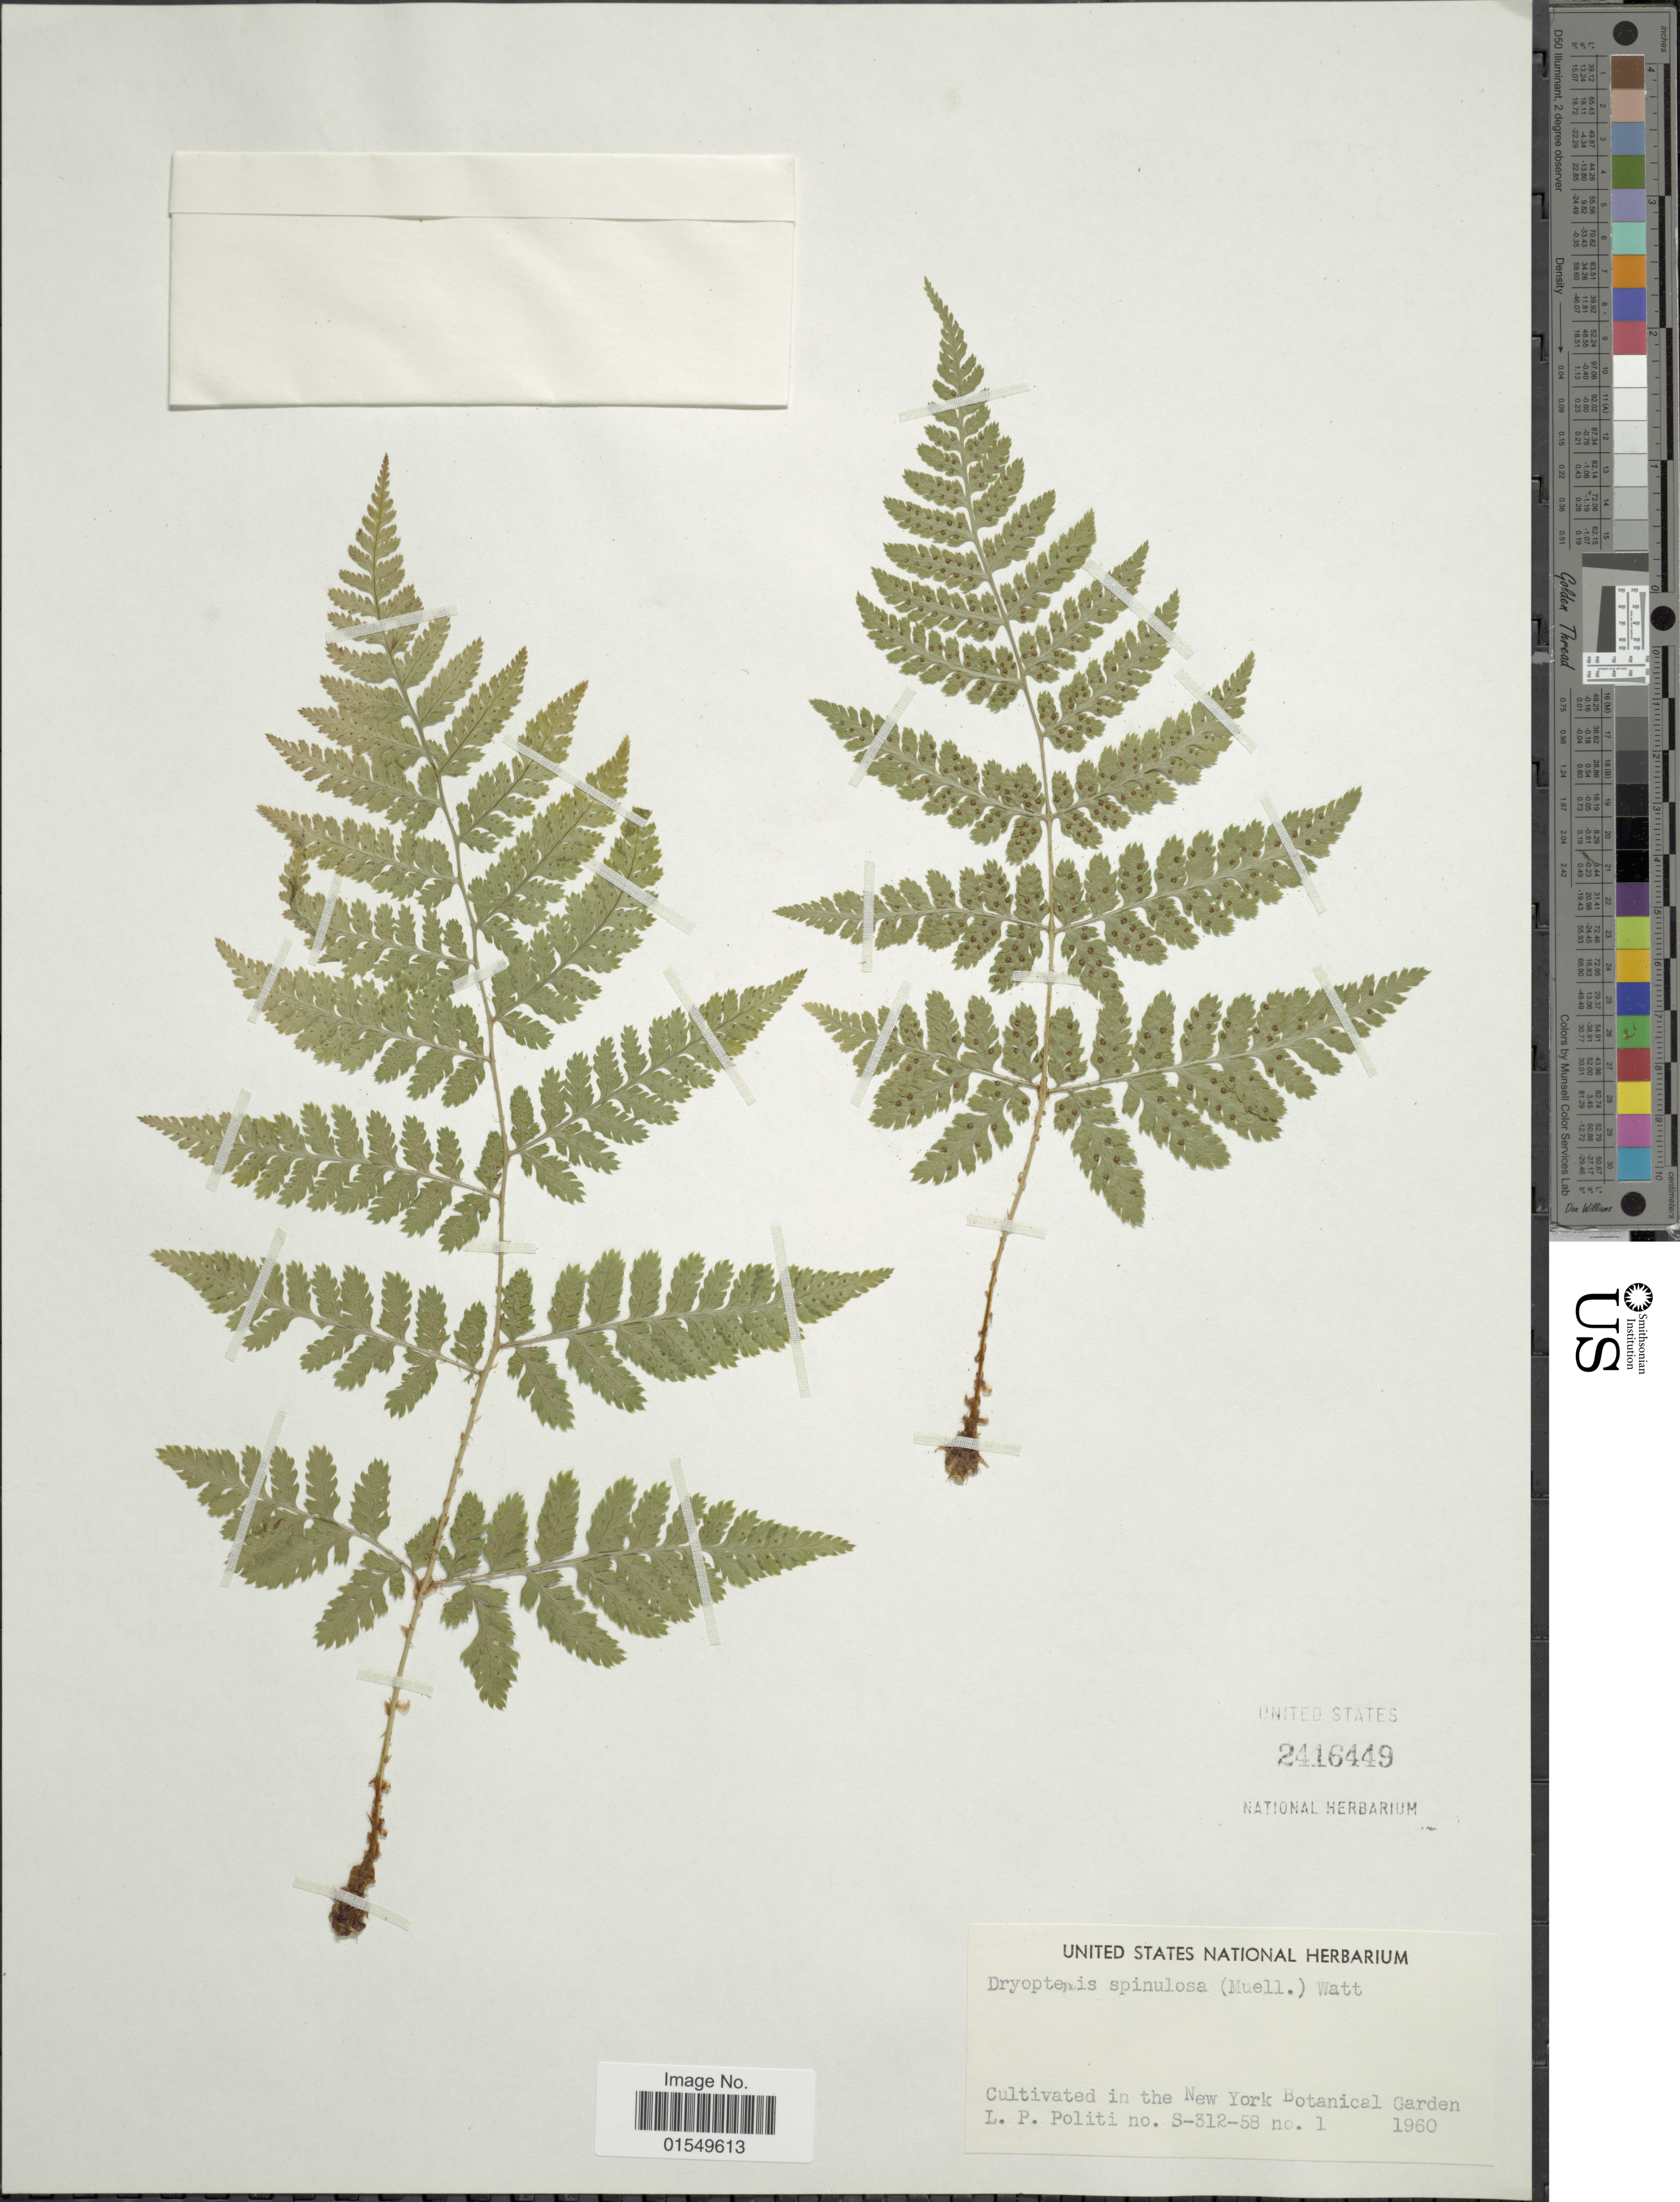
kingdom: Plantae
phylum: Tracheophyta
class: Polypodiopsida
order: Polypodiales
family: Dryopteridaceae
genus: Dryopteris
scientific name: Dryopteris carthusiana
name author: (Villars) H.P. Fuchs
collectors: L. Politi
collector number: S-312-58/1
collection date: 1960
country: United States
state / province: New York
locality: New York Botanical Garden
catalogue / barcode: US 2416449